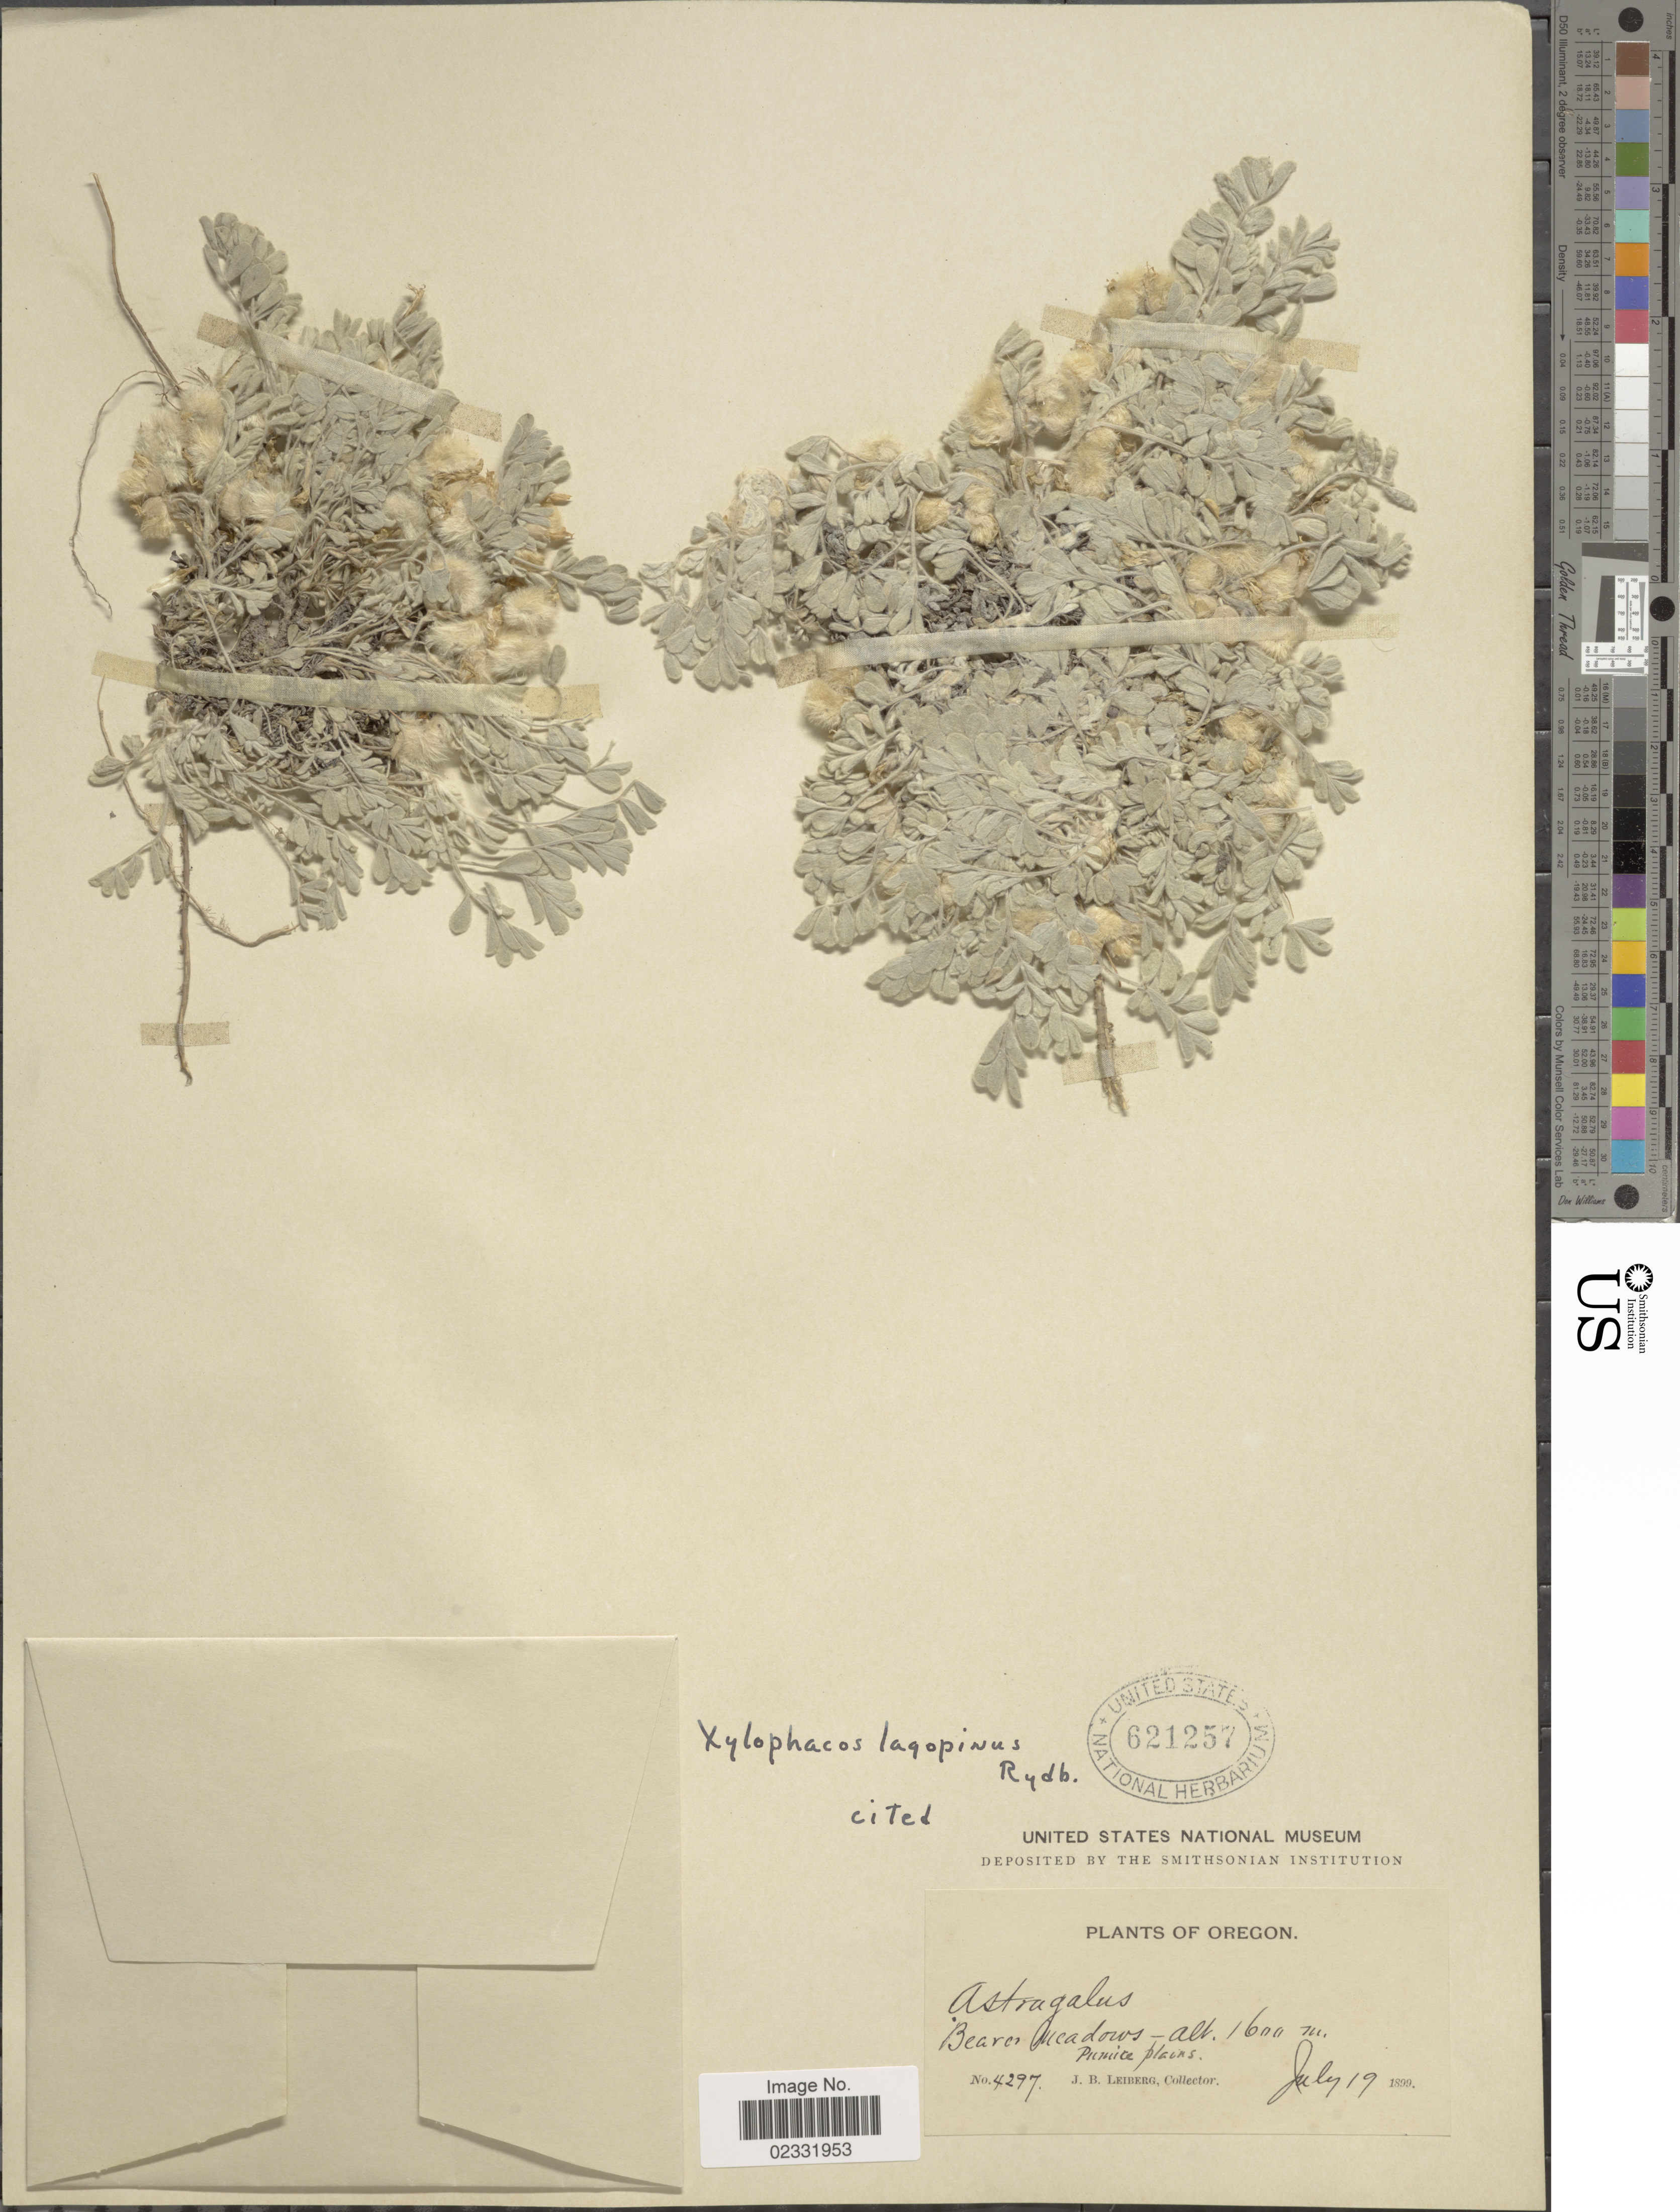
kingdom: Plantae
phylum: Tracheophyta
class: Magnoliopsida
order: Fabales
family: Fabaceae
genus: Astragalus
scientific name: Astragalus lagopinus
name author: (Rydb.) M. Peck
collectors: J. B. Leiberg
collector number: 4297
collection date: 1899-07-19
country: United States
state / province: Oregon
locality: Beaver Meadows, Pumice plains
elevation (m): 1600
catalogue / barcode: US 621257